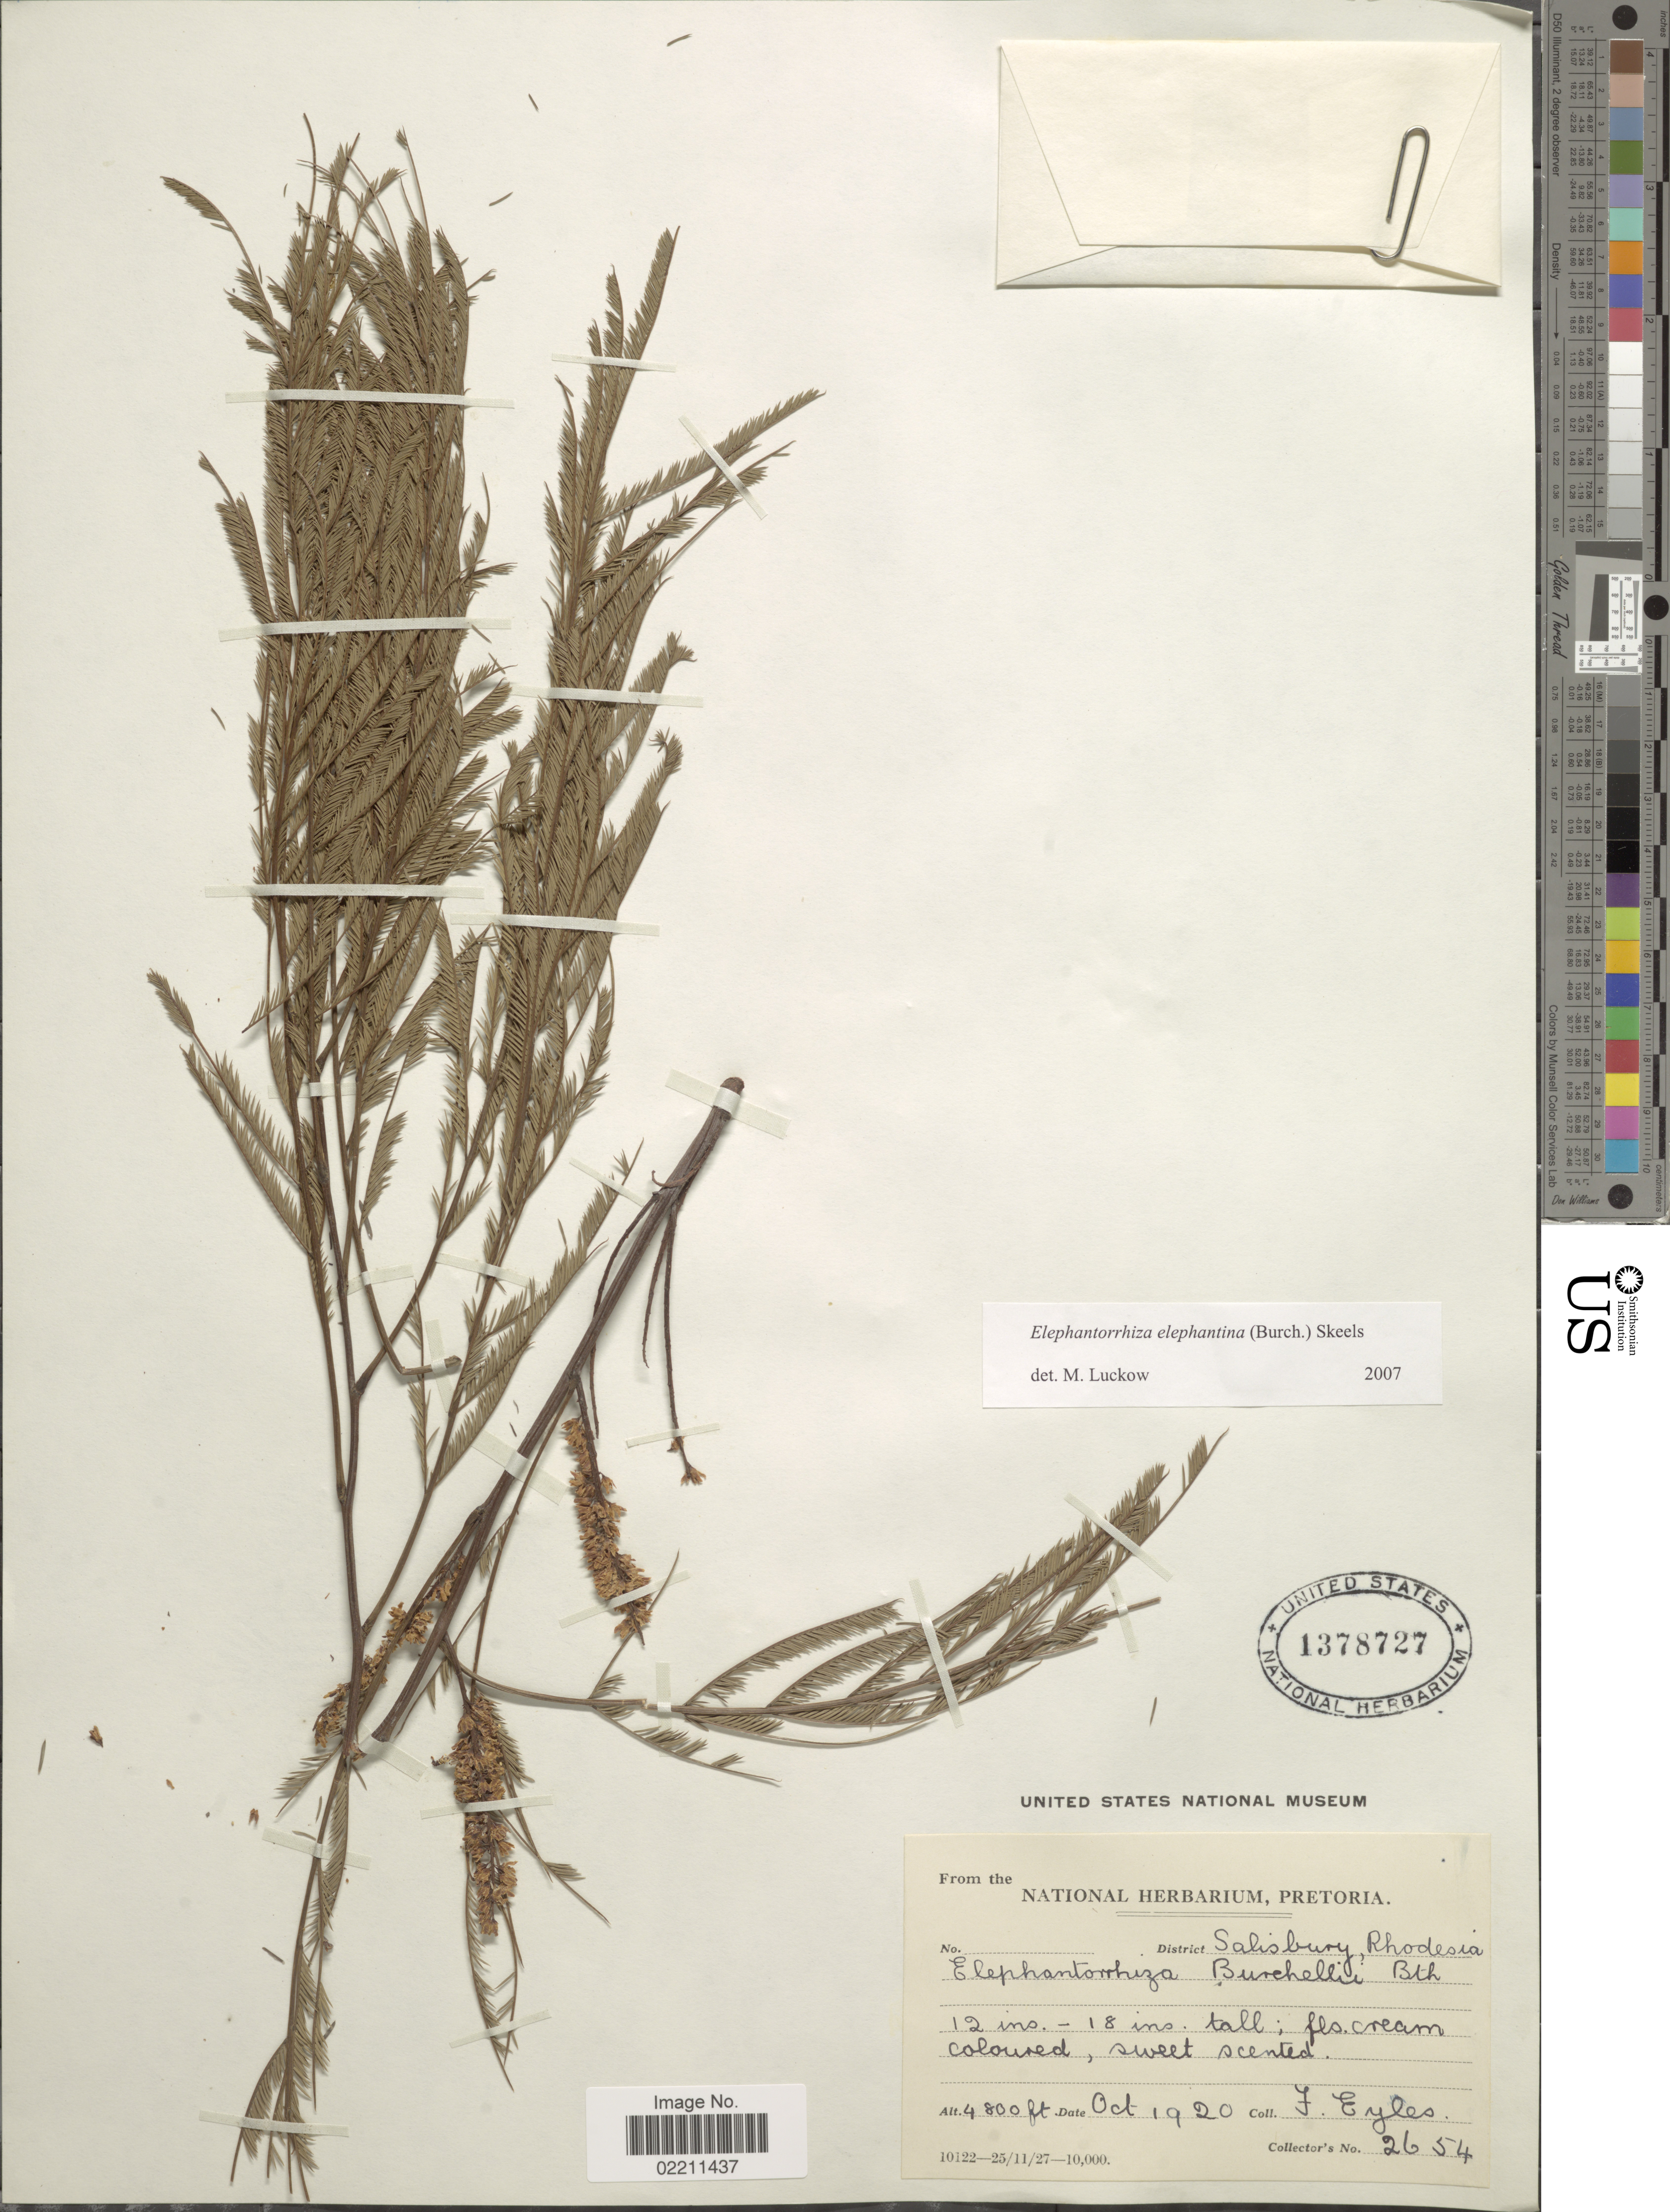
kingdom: Plantae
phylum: Tracheophyta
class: Magnoliopsida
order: Fabales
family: Fabaceae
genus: Entada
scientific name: Entada elephantina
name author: (Burch.) S.A. O'Donnell & G.P. Lewis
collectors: F. Eyles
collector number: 2654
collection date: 1920-10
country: Zimbabwe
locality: District Salisburg, Rhodesia.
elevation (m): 1463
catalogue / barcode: US 1378727